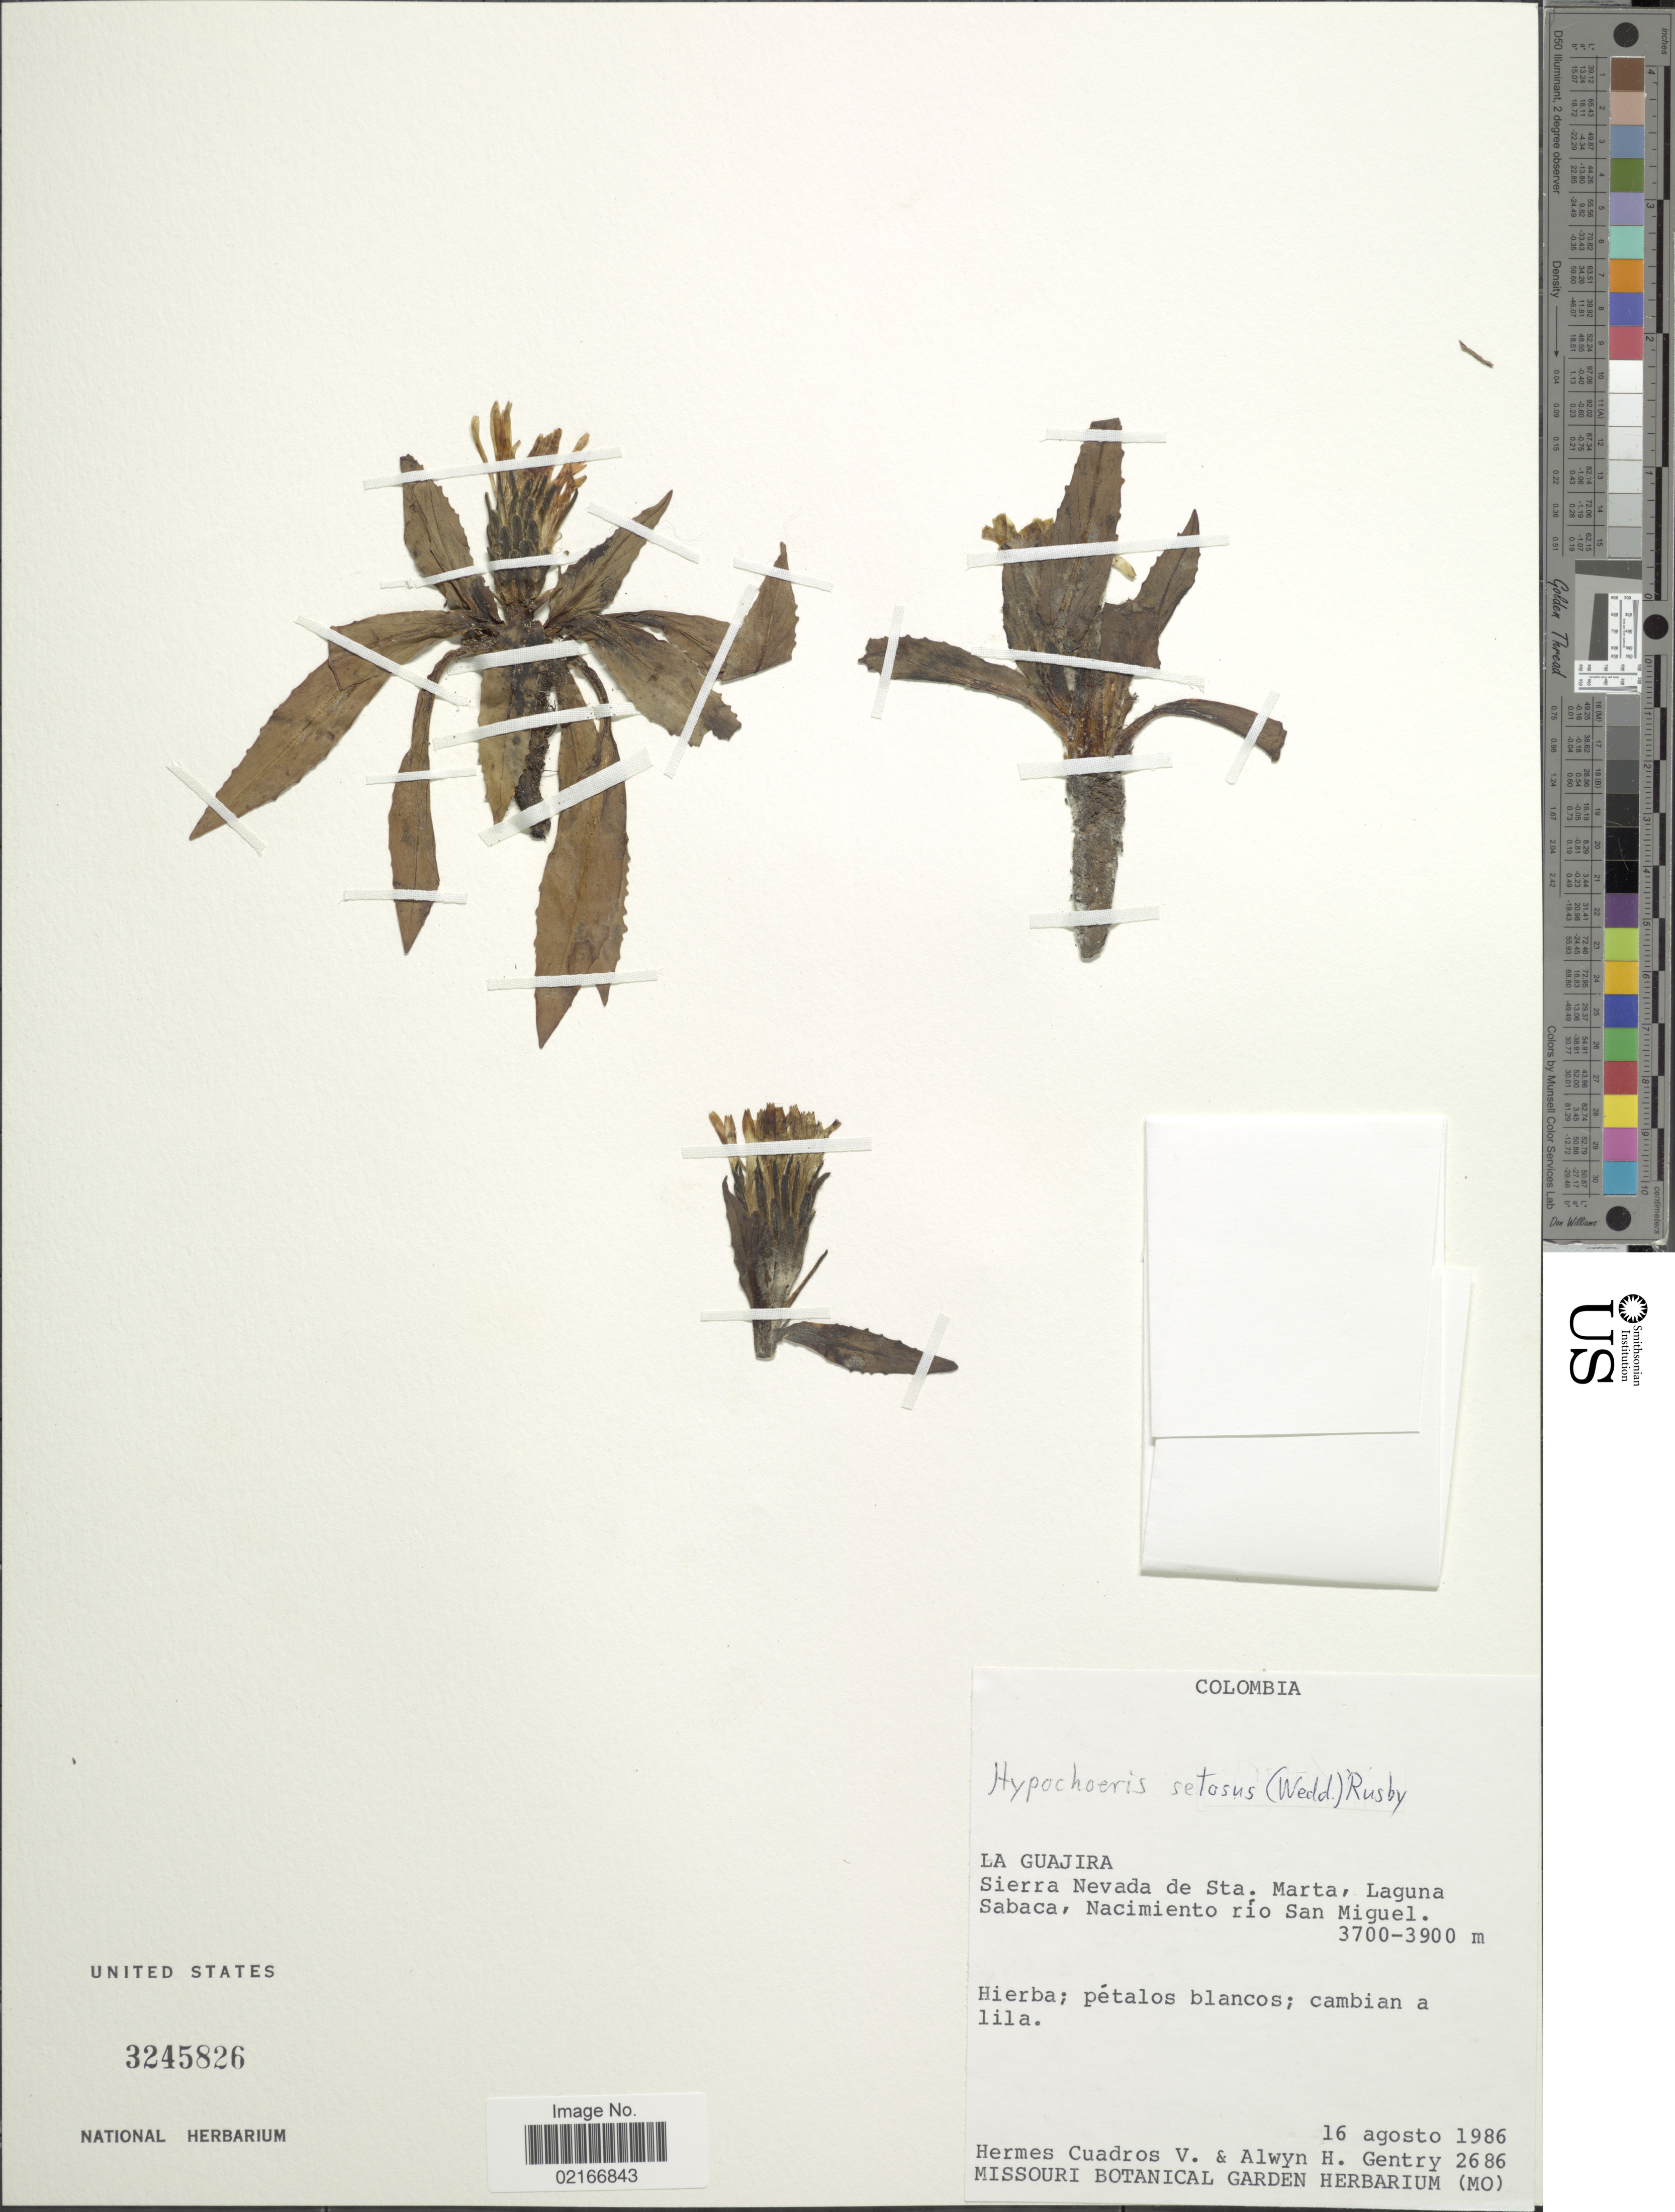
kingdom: Plantae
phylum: Tracheophyta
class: Magnoliopsida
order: Asterales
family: Asteraceae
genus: Hypochaeris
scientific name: Hypochaeris setosa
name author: Formánek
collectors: H. Cuadros V. & A. H. Gentry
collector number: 2686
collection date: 1986-08-16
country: Colombia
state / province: La Guajira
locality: Sierra Nevada de Sta. Marta, Laguna Sabaca, Nacimiento río San Miguel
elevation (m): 3700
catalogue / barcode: US 3245826